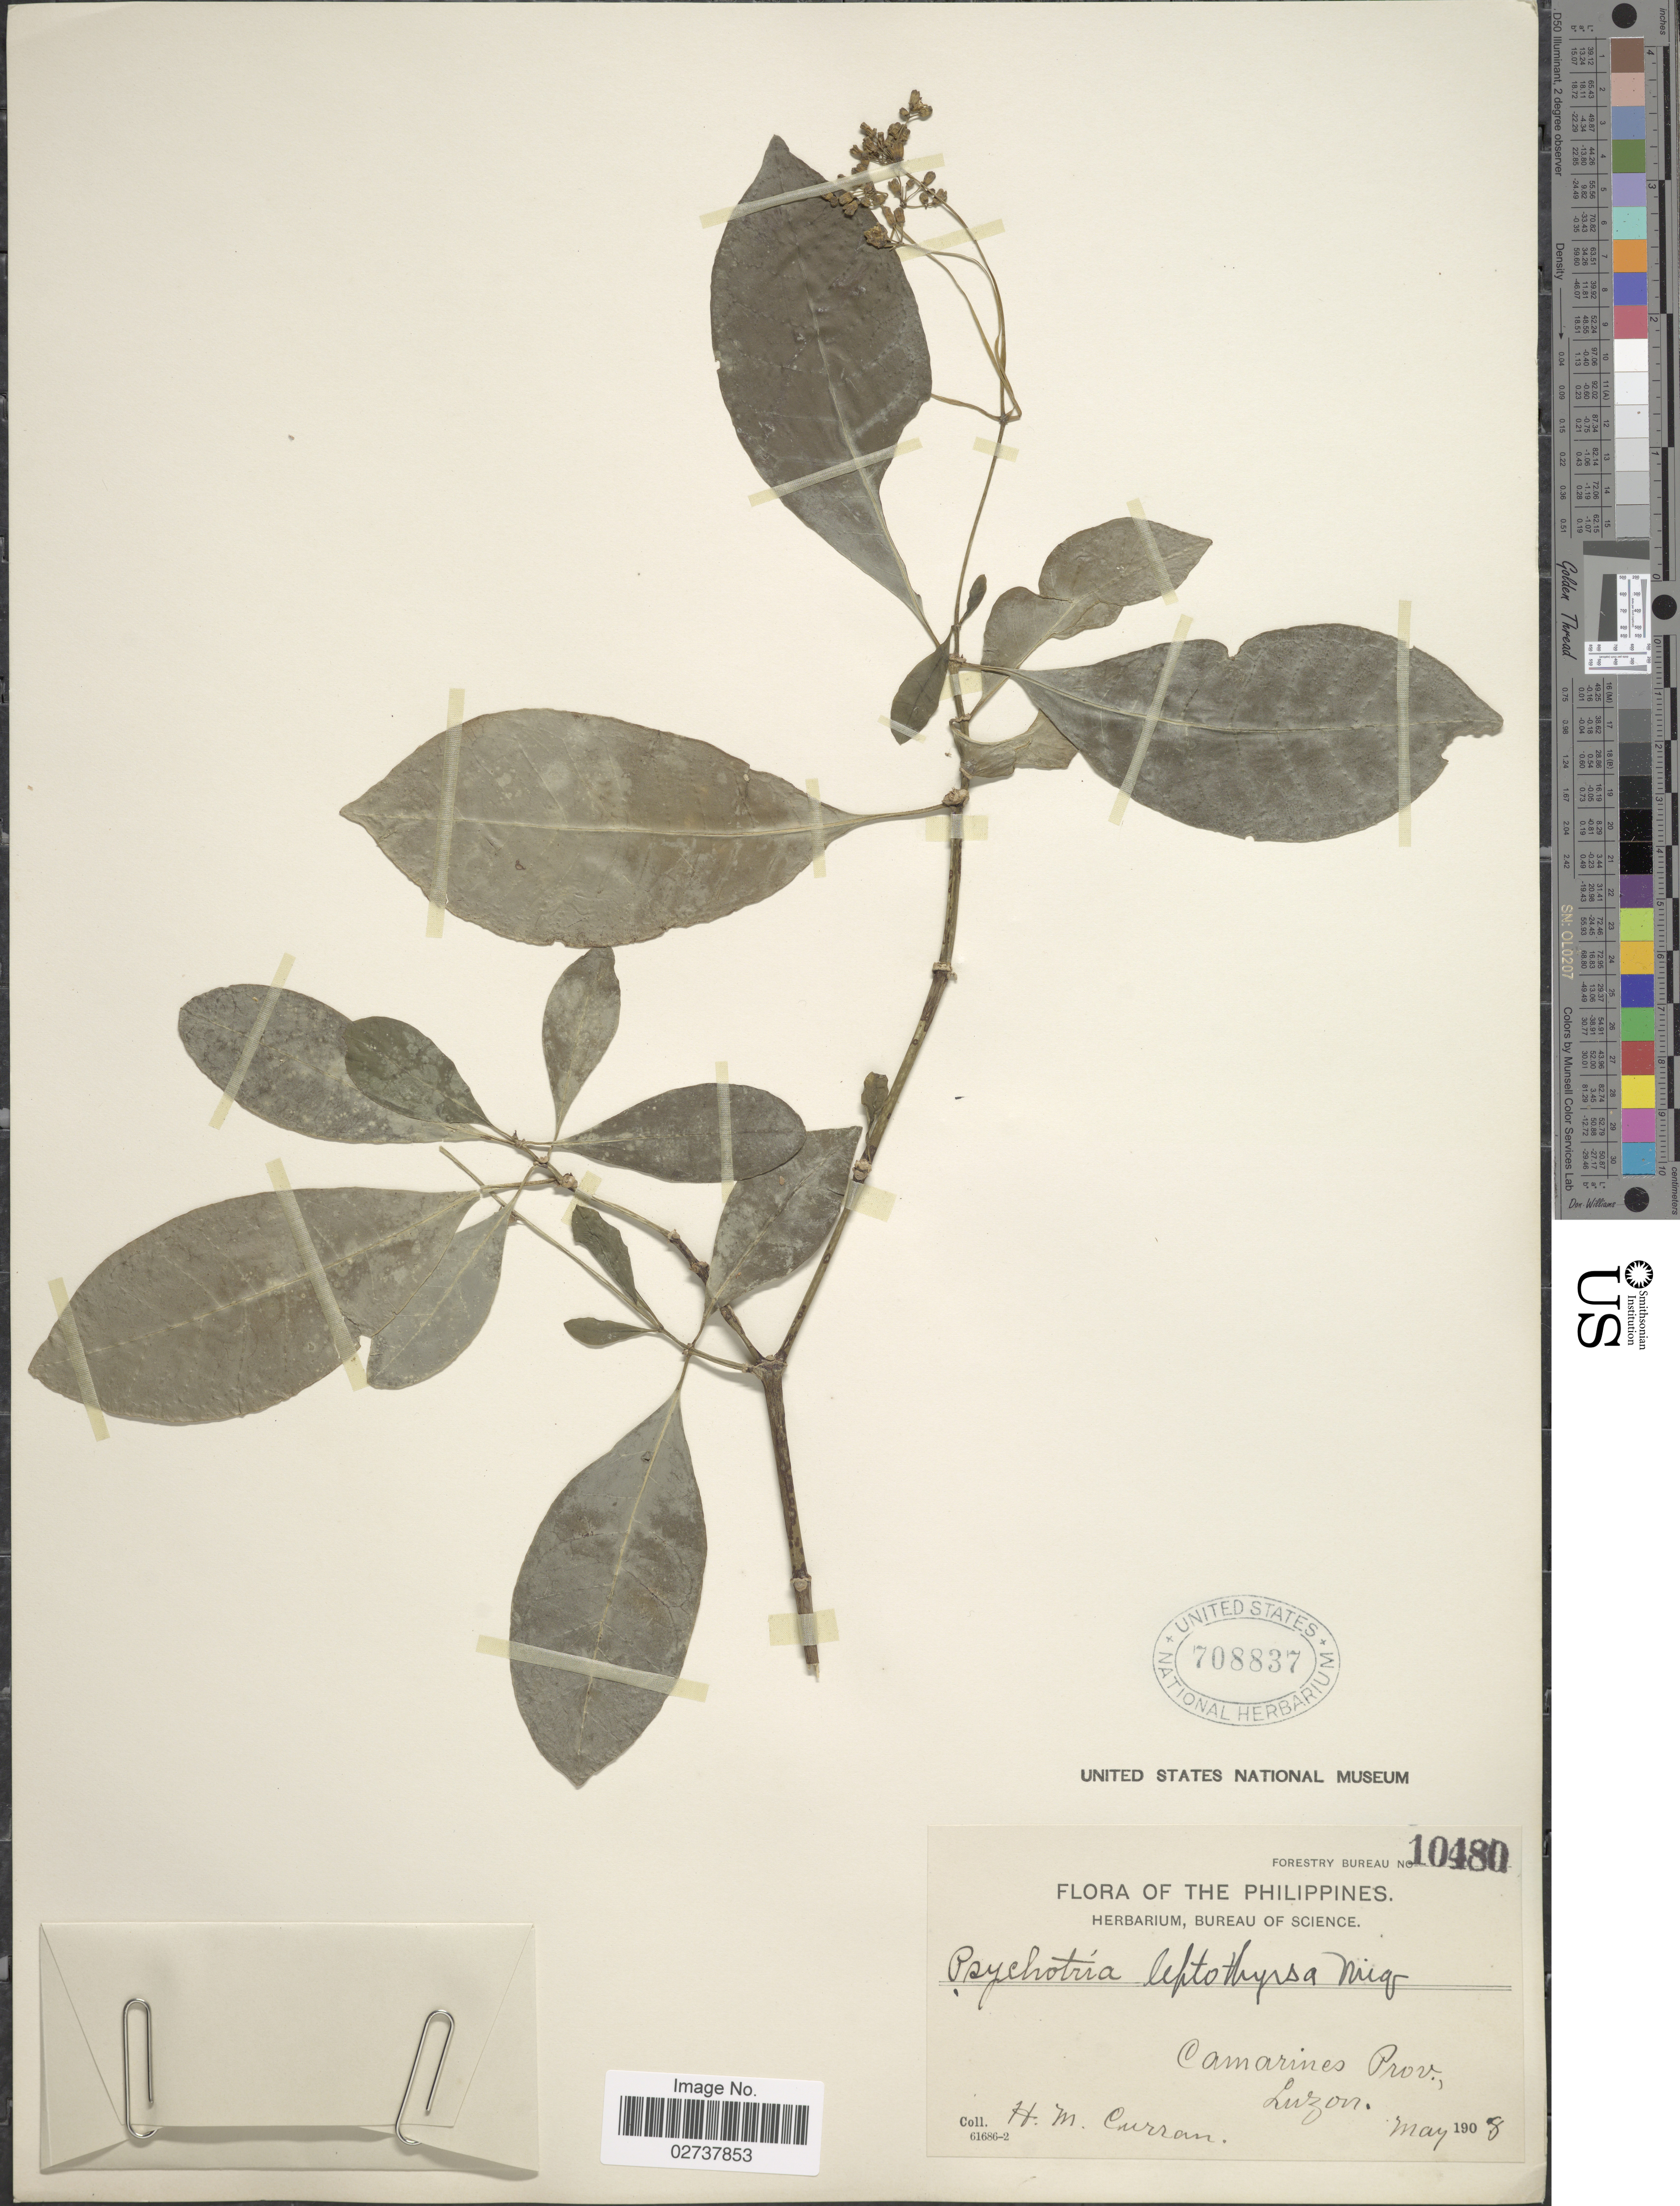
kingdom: Plantae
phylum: Tracheophyta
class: Magnoliopsida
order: Gentianales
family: Rubiaceae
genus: Psychotria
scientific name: Psychotria leptothyrsa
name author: Miq.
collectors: H. M. Curran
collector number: Forestry Bureau 10480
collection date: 1908-05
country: Philippines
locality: Camarines Prov. Luzon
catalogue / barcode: US 708837